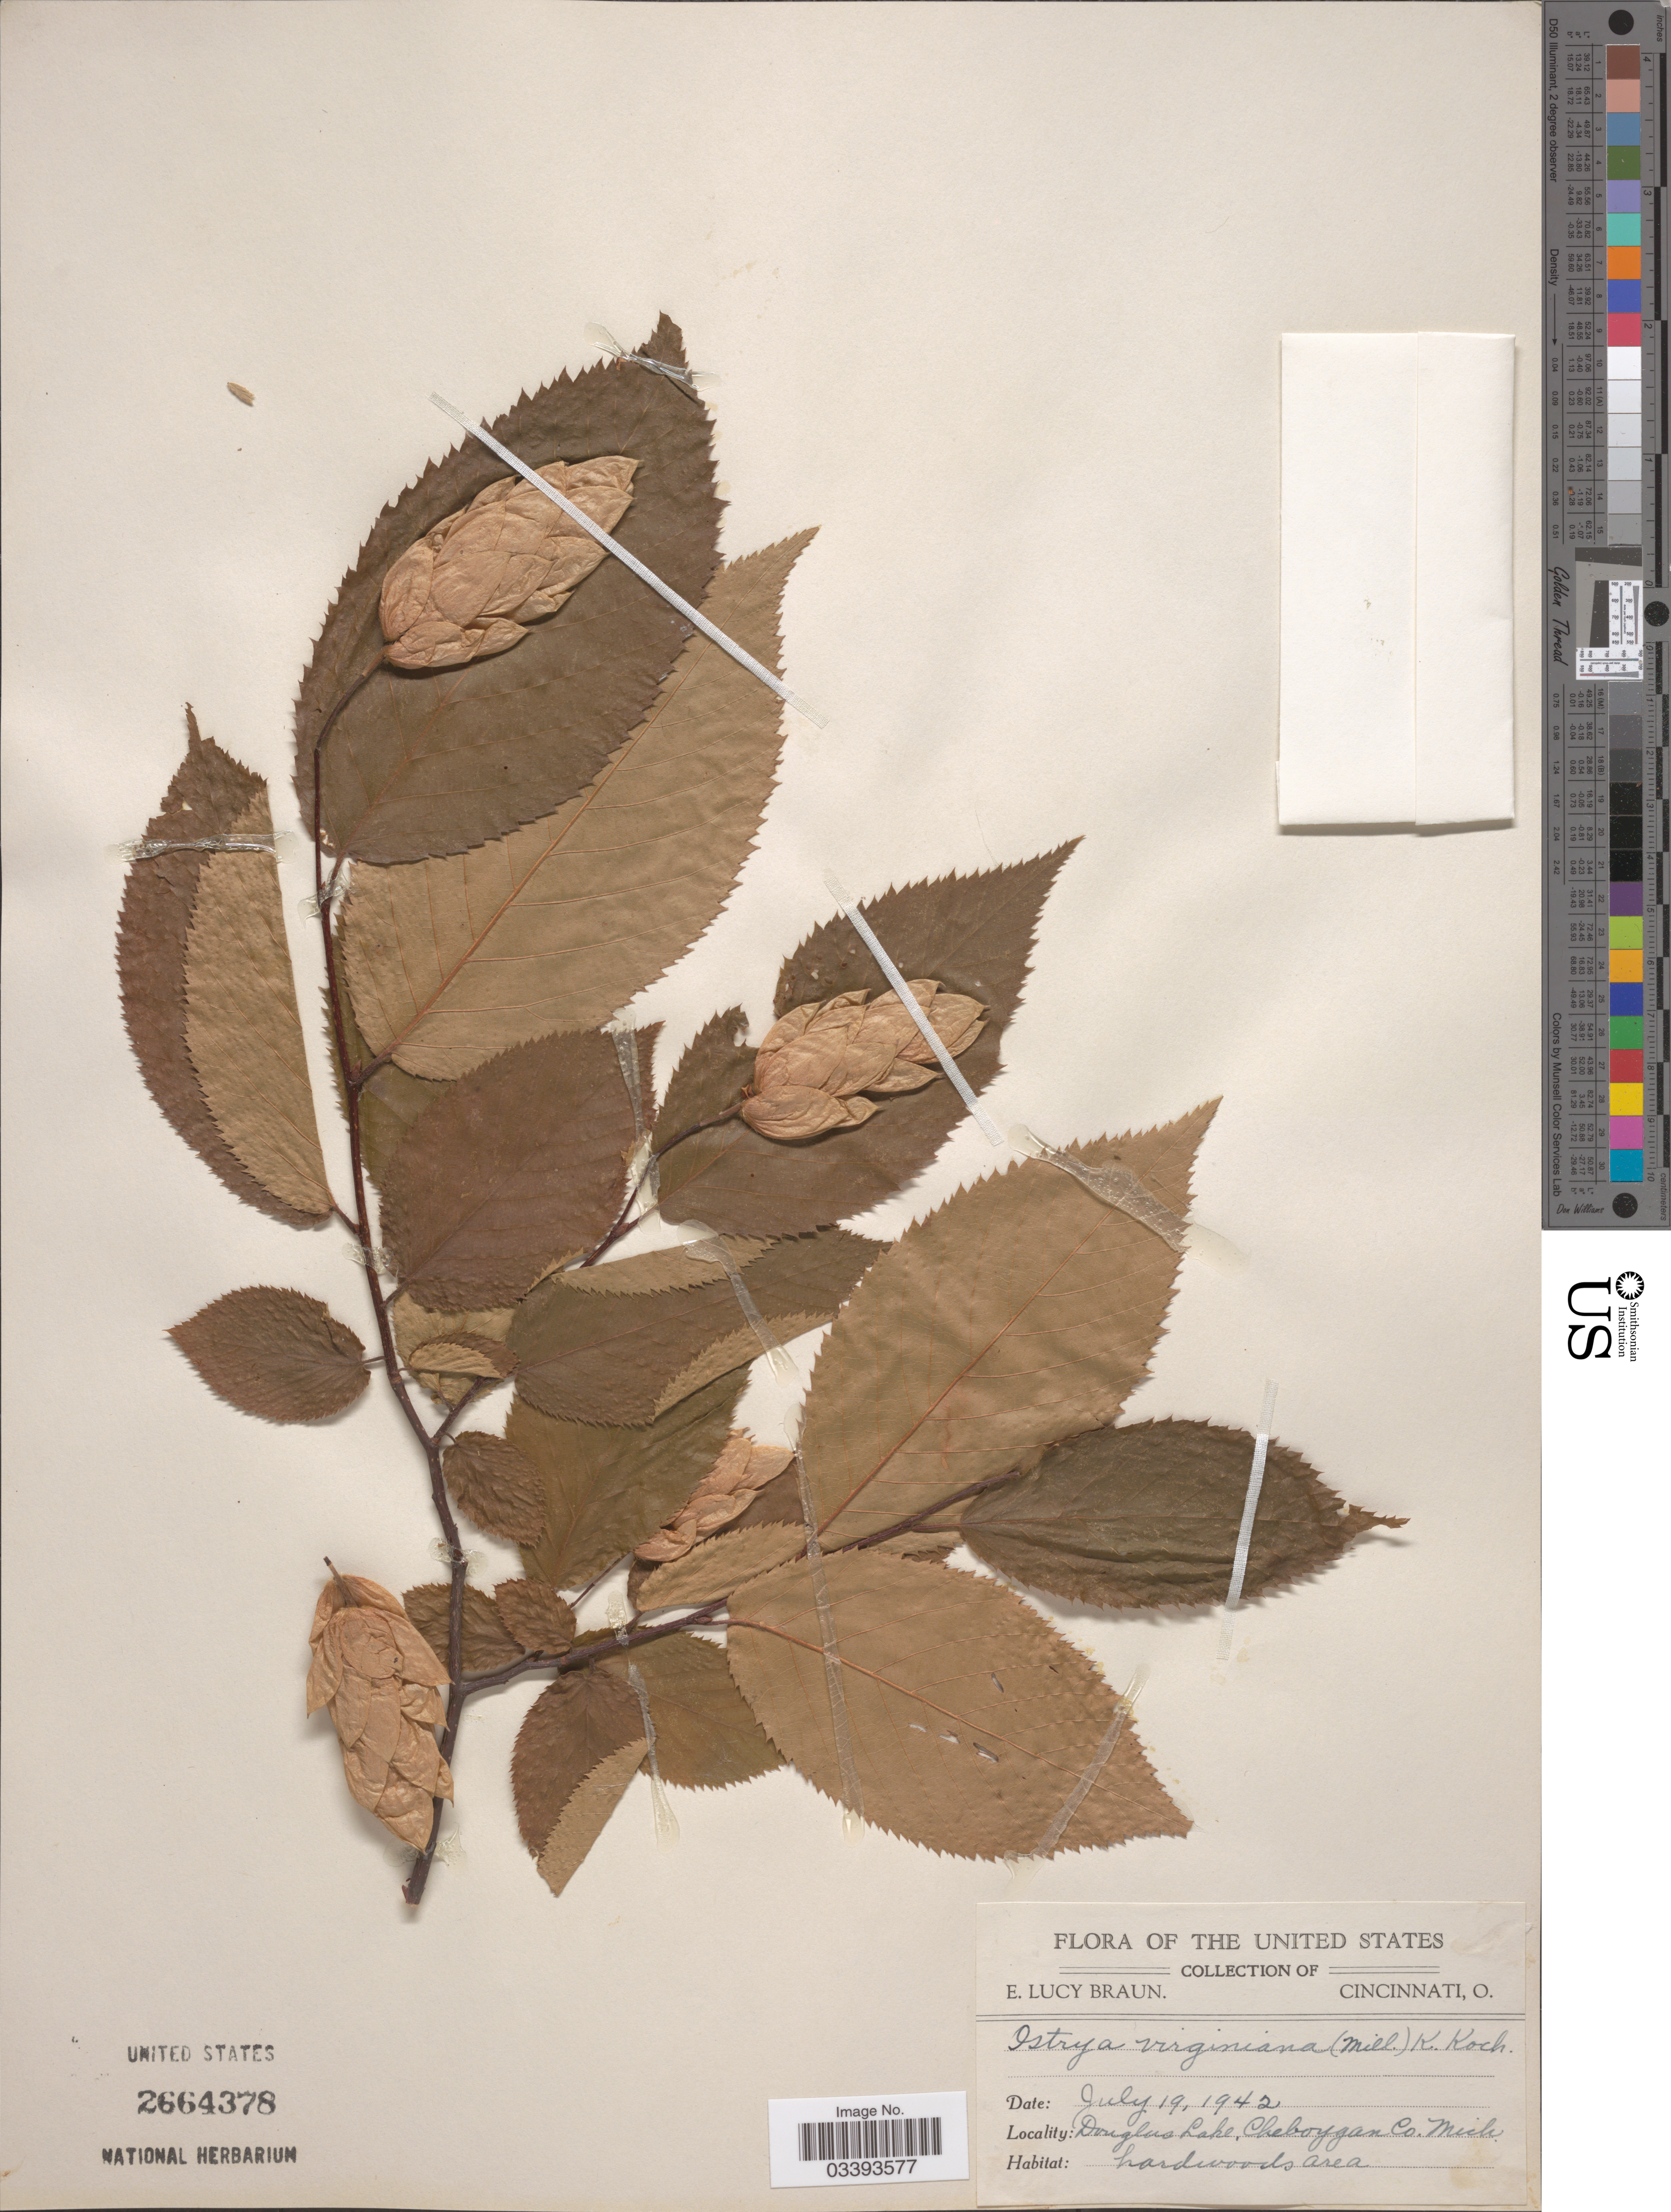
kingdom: Plantae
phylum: Tracheophyta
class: Magnoliopsida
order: Fagales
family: Betulaceae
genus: Ostrya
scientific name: Ostrya virginiana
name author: (Mill.) K. Koch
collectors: E. L. Braun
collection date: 1942-07-19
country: United States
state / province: Michigan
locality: Douglas Lake, Cheboygan Co. Mich.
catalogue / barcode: US 2664378